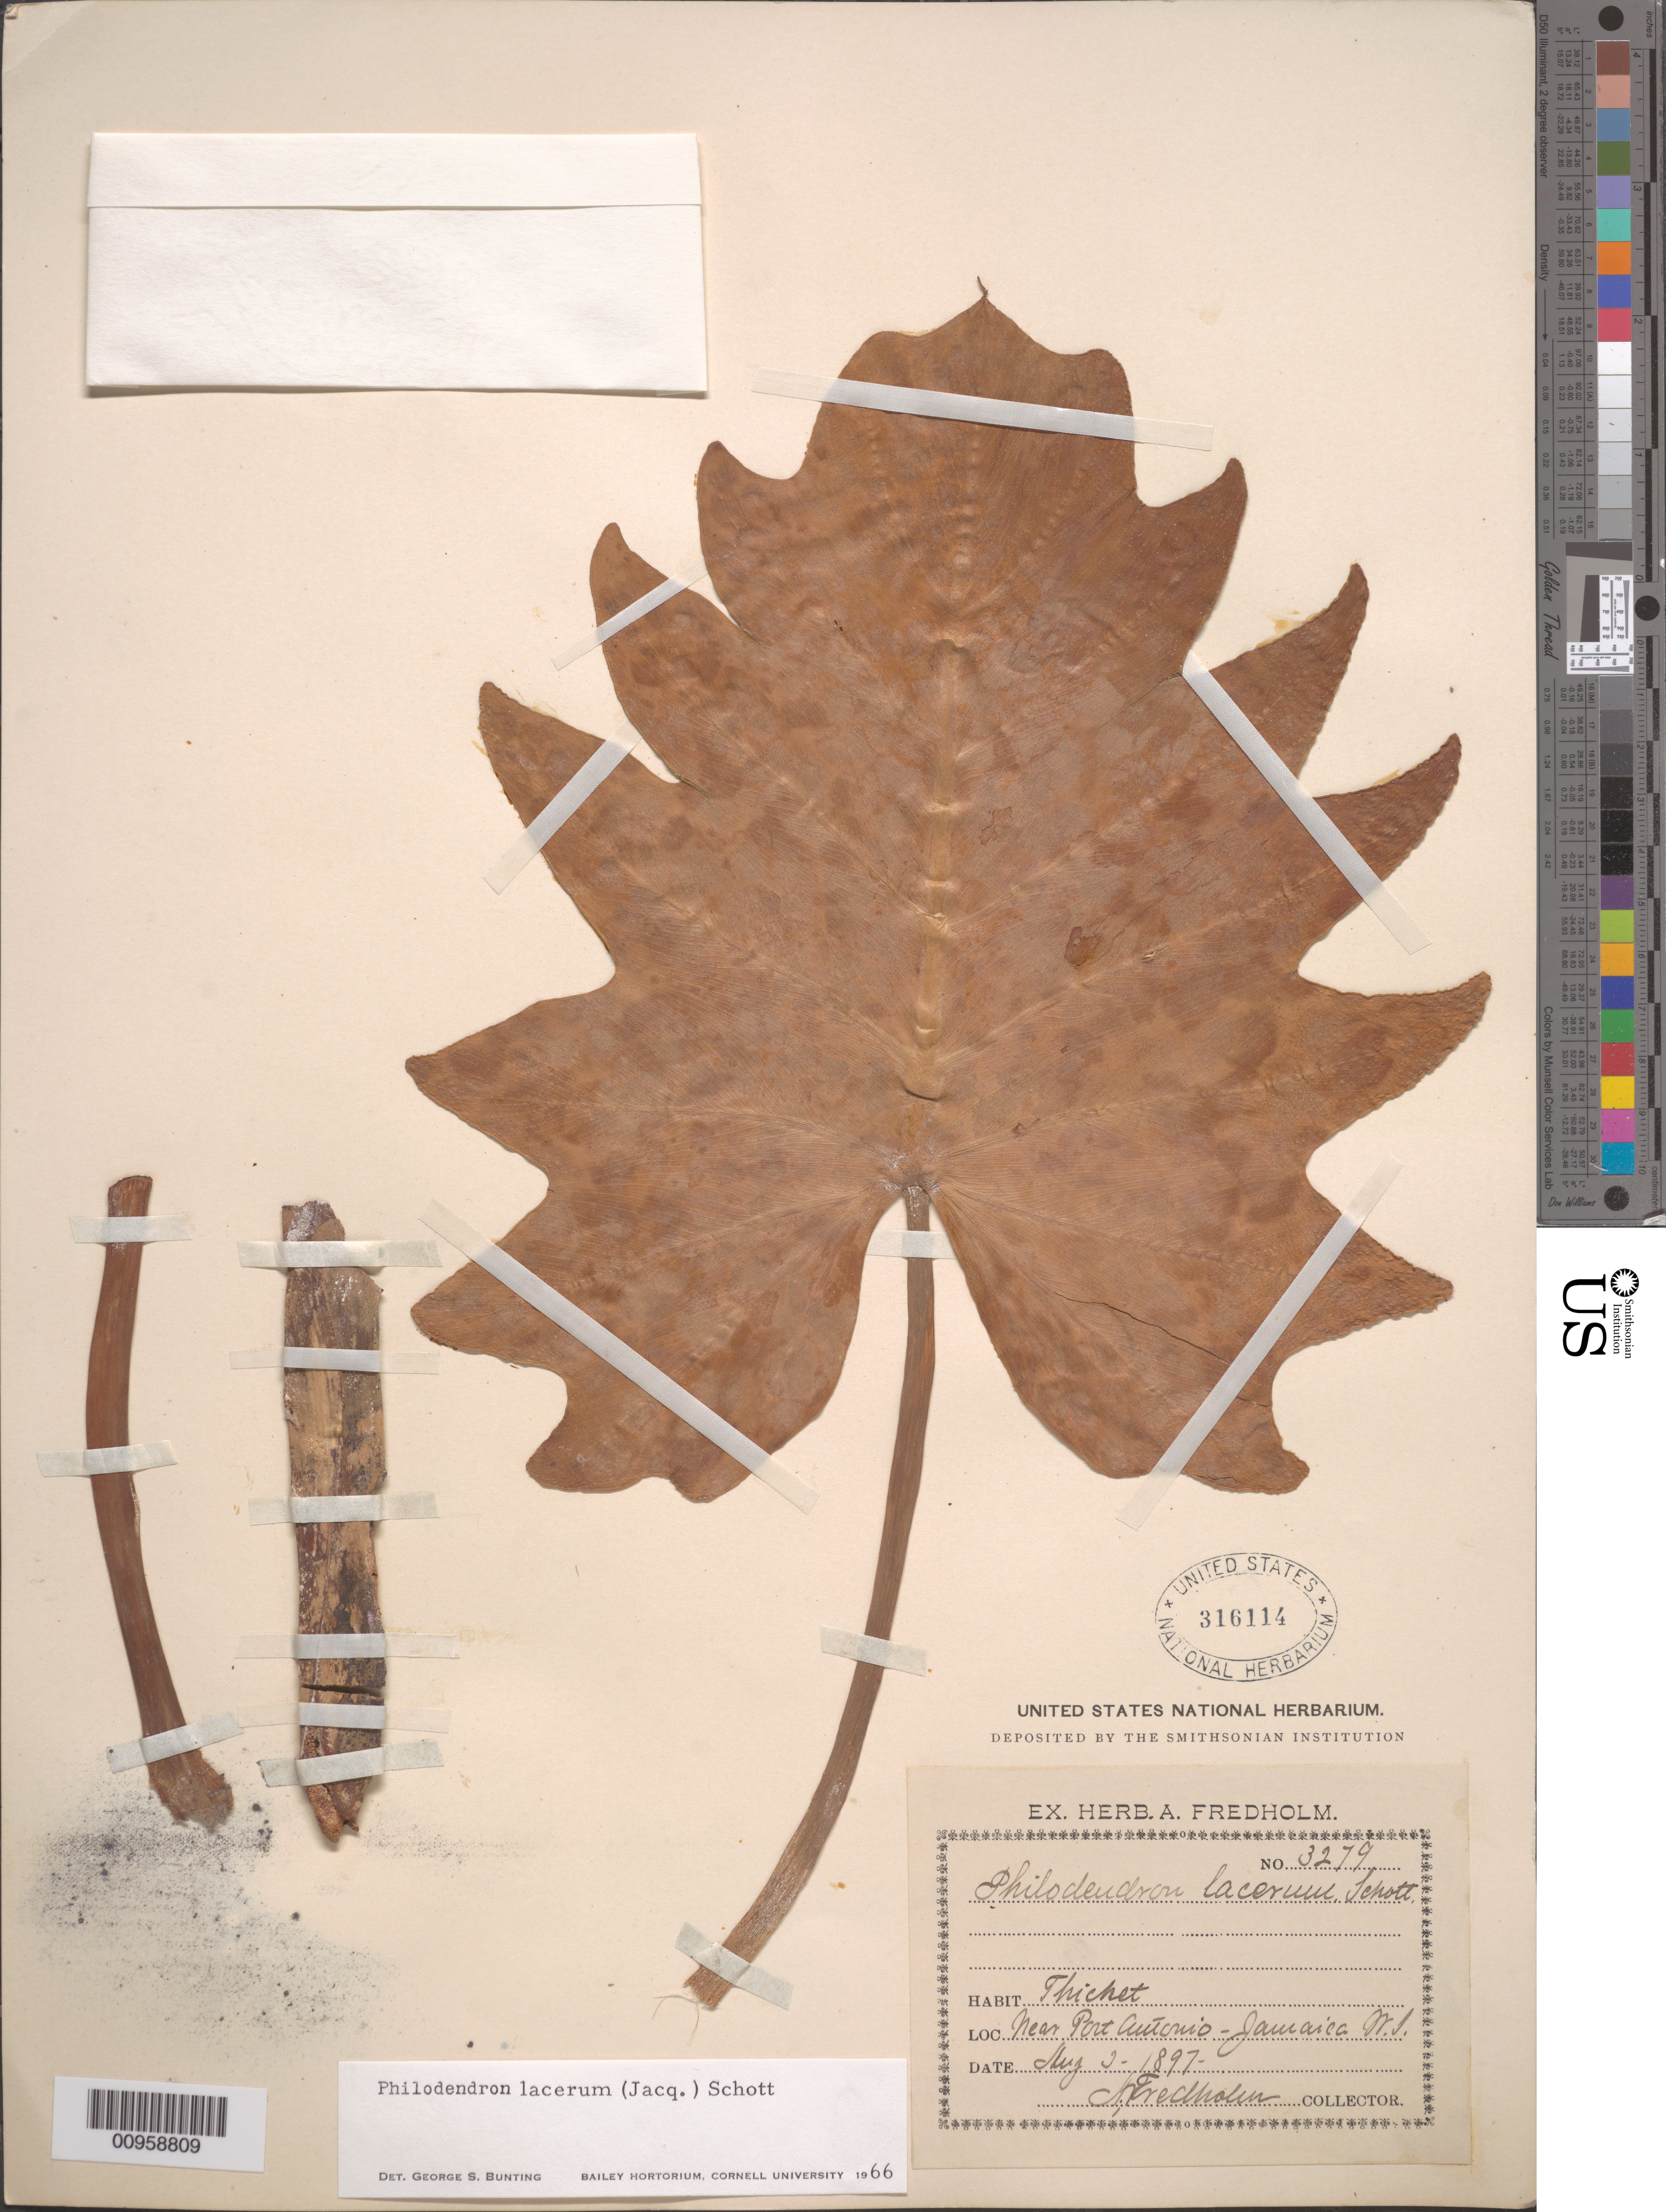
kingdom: Plantae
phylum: Tracheophyta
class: Liliopsida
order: Alismatales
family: Araceae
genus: Philodendron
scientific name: Philodendron lacerum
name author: (Jacq.) Schott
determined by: Bunting, G. S.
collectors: A. Fredholm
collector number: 3279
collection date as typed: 03 Aug 1897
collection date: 1897-08-03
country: Jamaica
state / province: Portland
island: Jamaica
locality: Near Port Antonio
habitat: Thicket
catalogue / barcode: US 316114